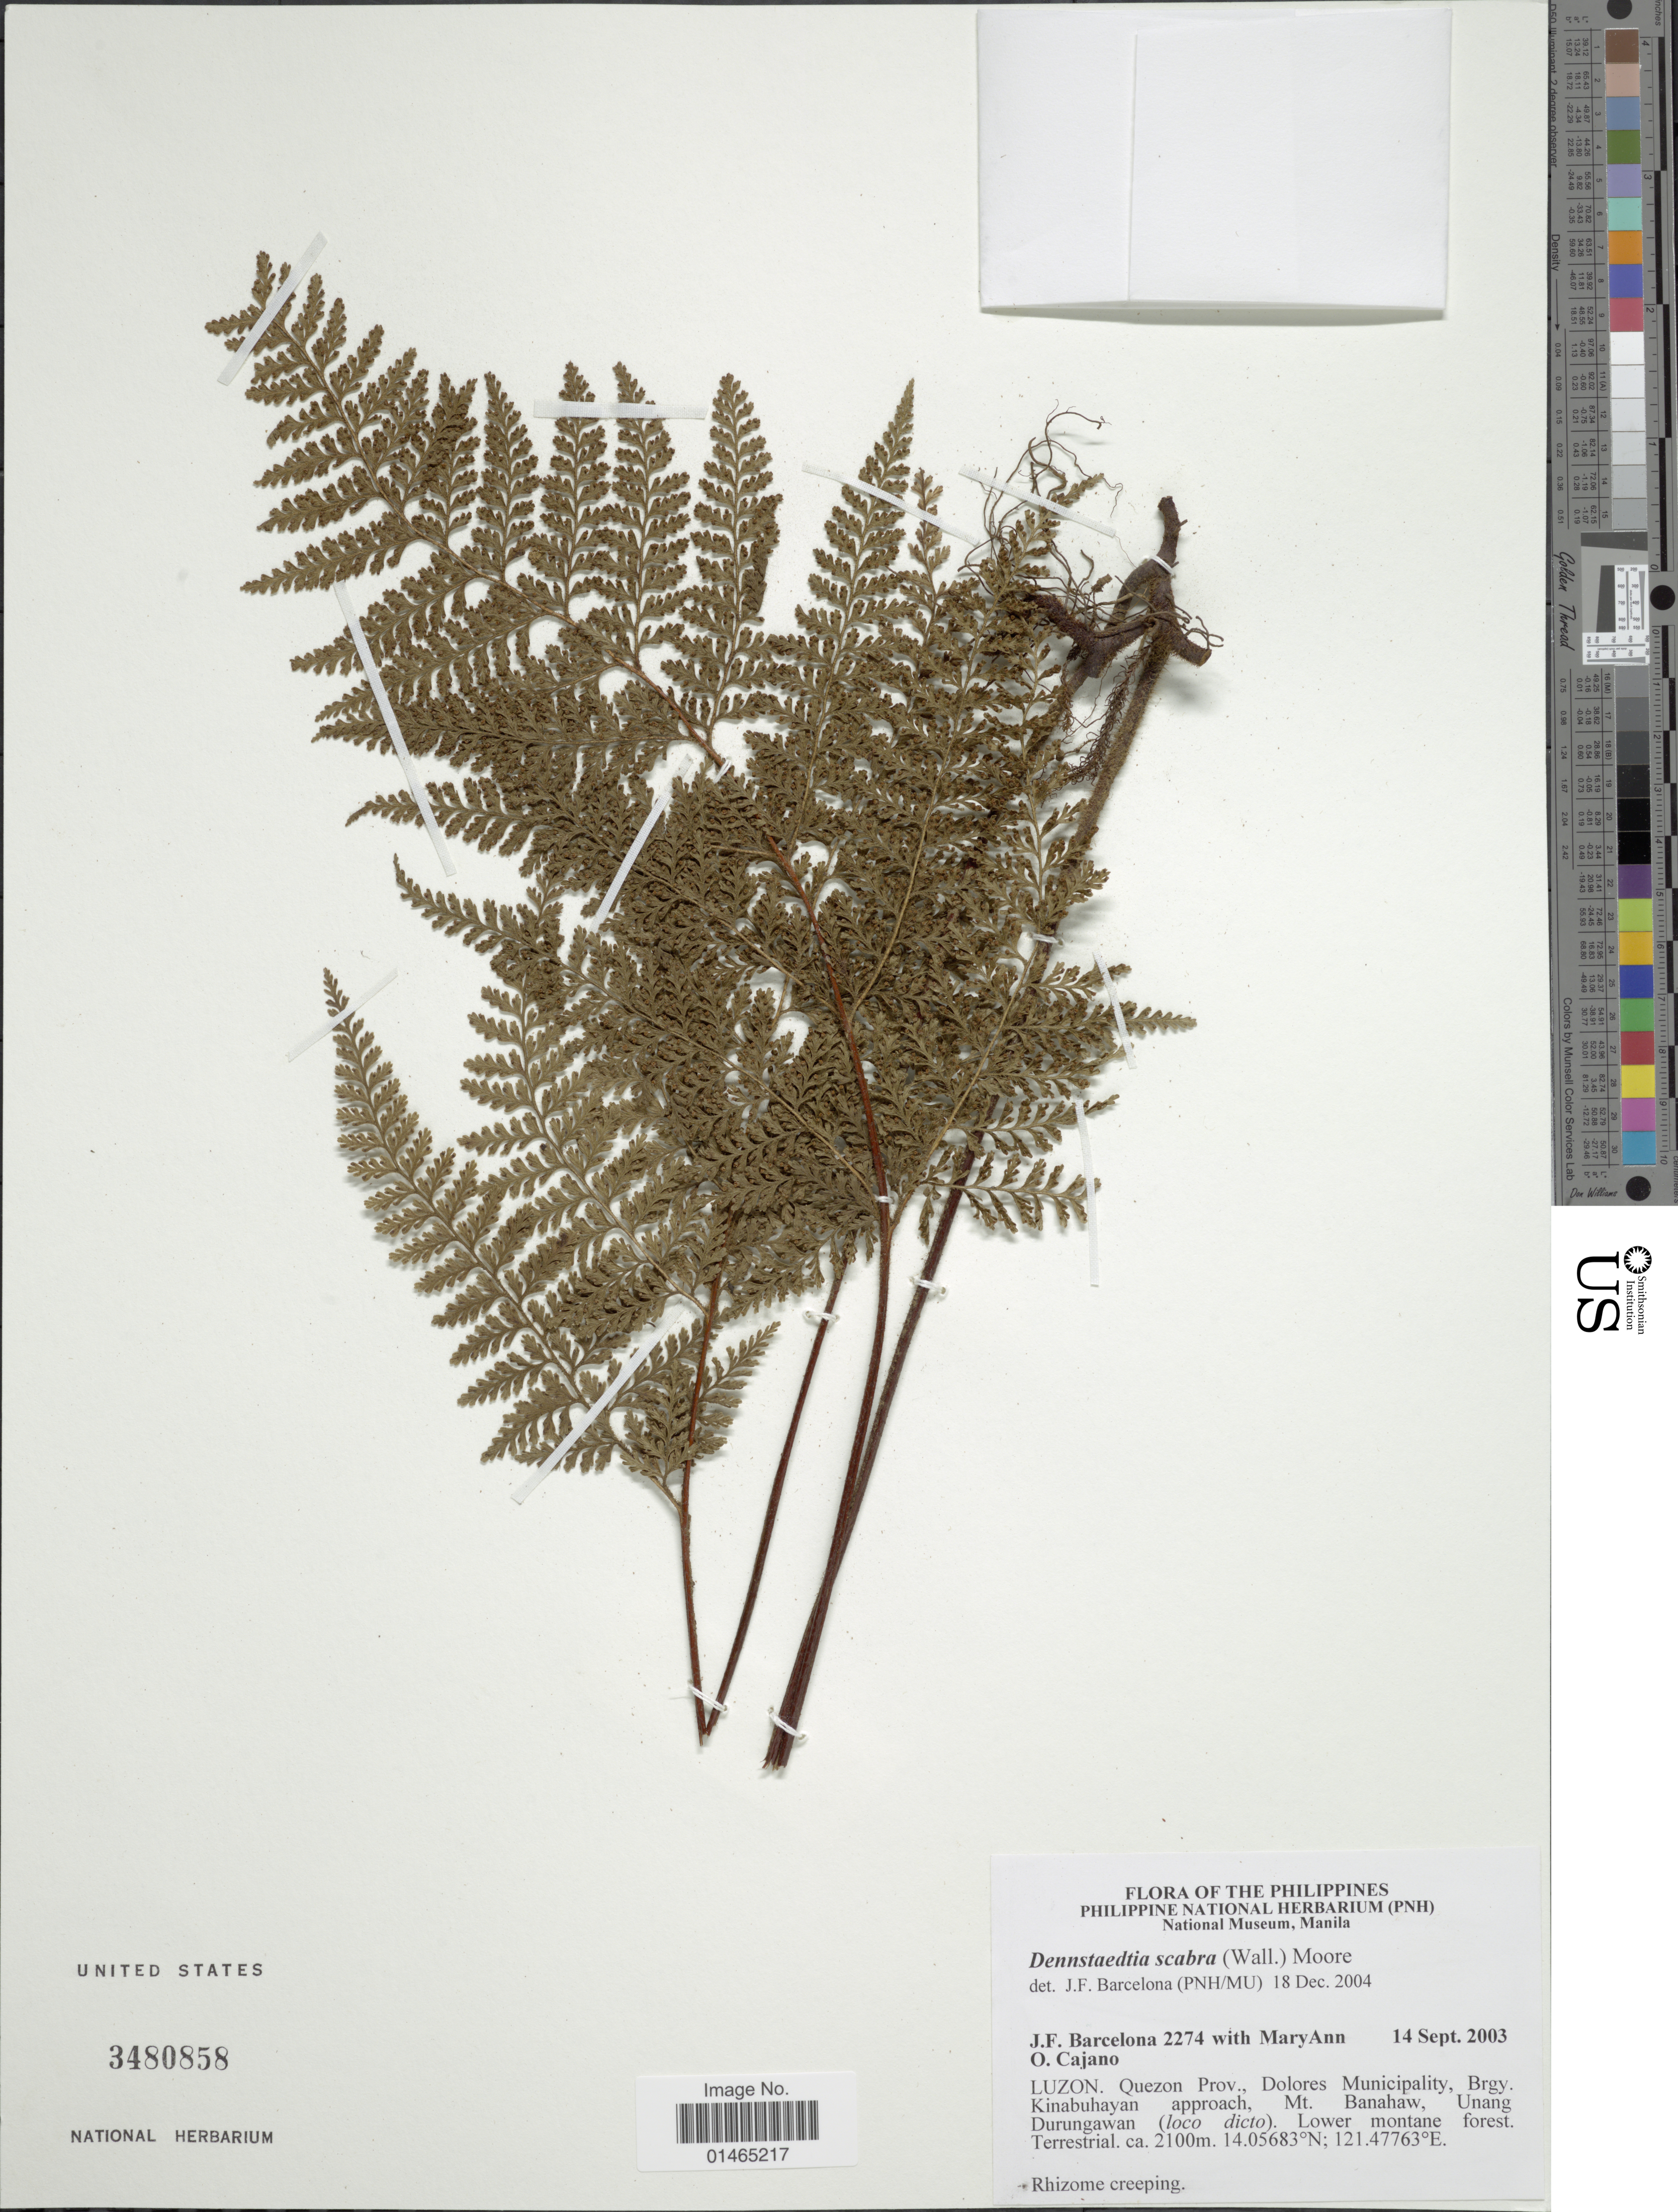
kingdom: Plantae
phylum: Tracheophyta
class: Polypodiopsida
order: Polypodiales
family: Dennstaedtiaceae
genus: Dennstaedtia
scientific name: Dennstaedtia scabra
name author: (Wall. ex Hook.) T. Moore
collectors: J. F. Barcelona & M. Cajano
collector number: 2274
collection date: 2003-09-14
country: Philippines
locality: Luzon. Quezon Prov., Dolores Municipality, Brgy. Kinabuhayan approach, Mt. Banahaw, Unang Durungawan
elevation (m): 2100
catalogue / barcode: US 3480858